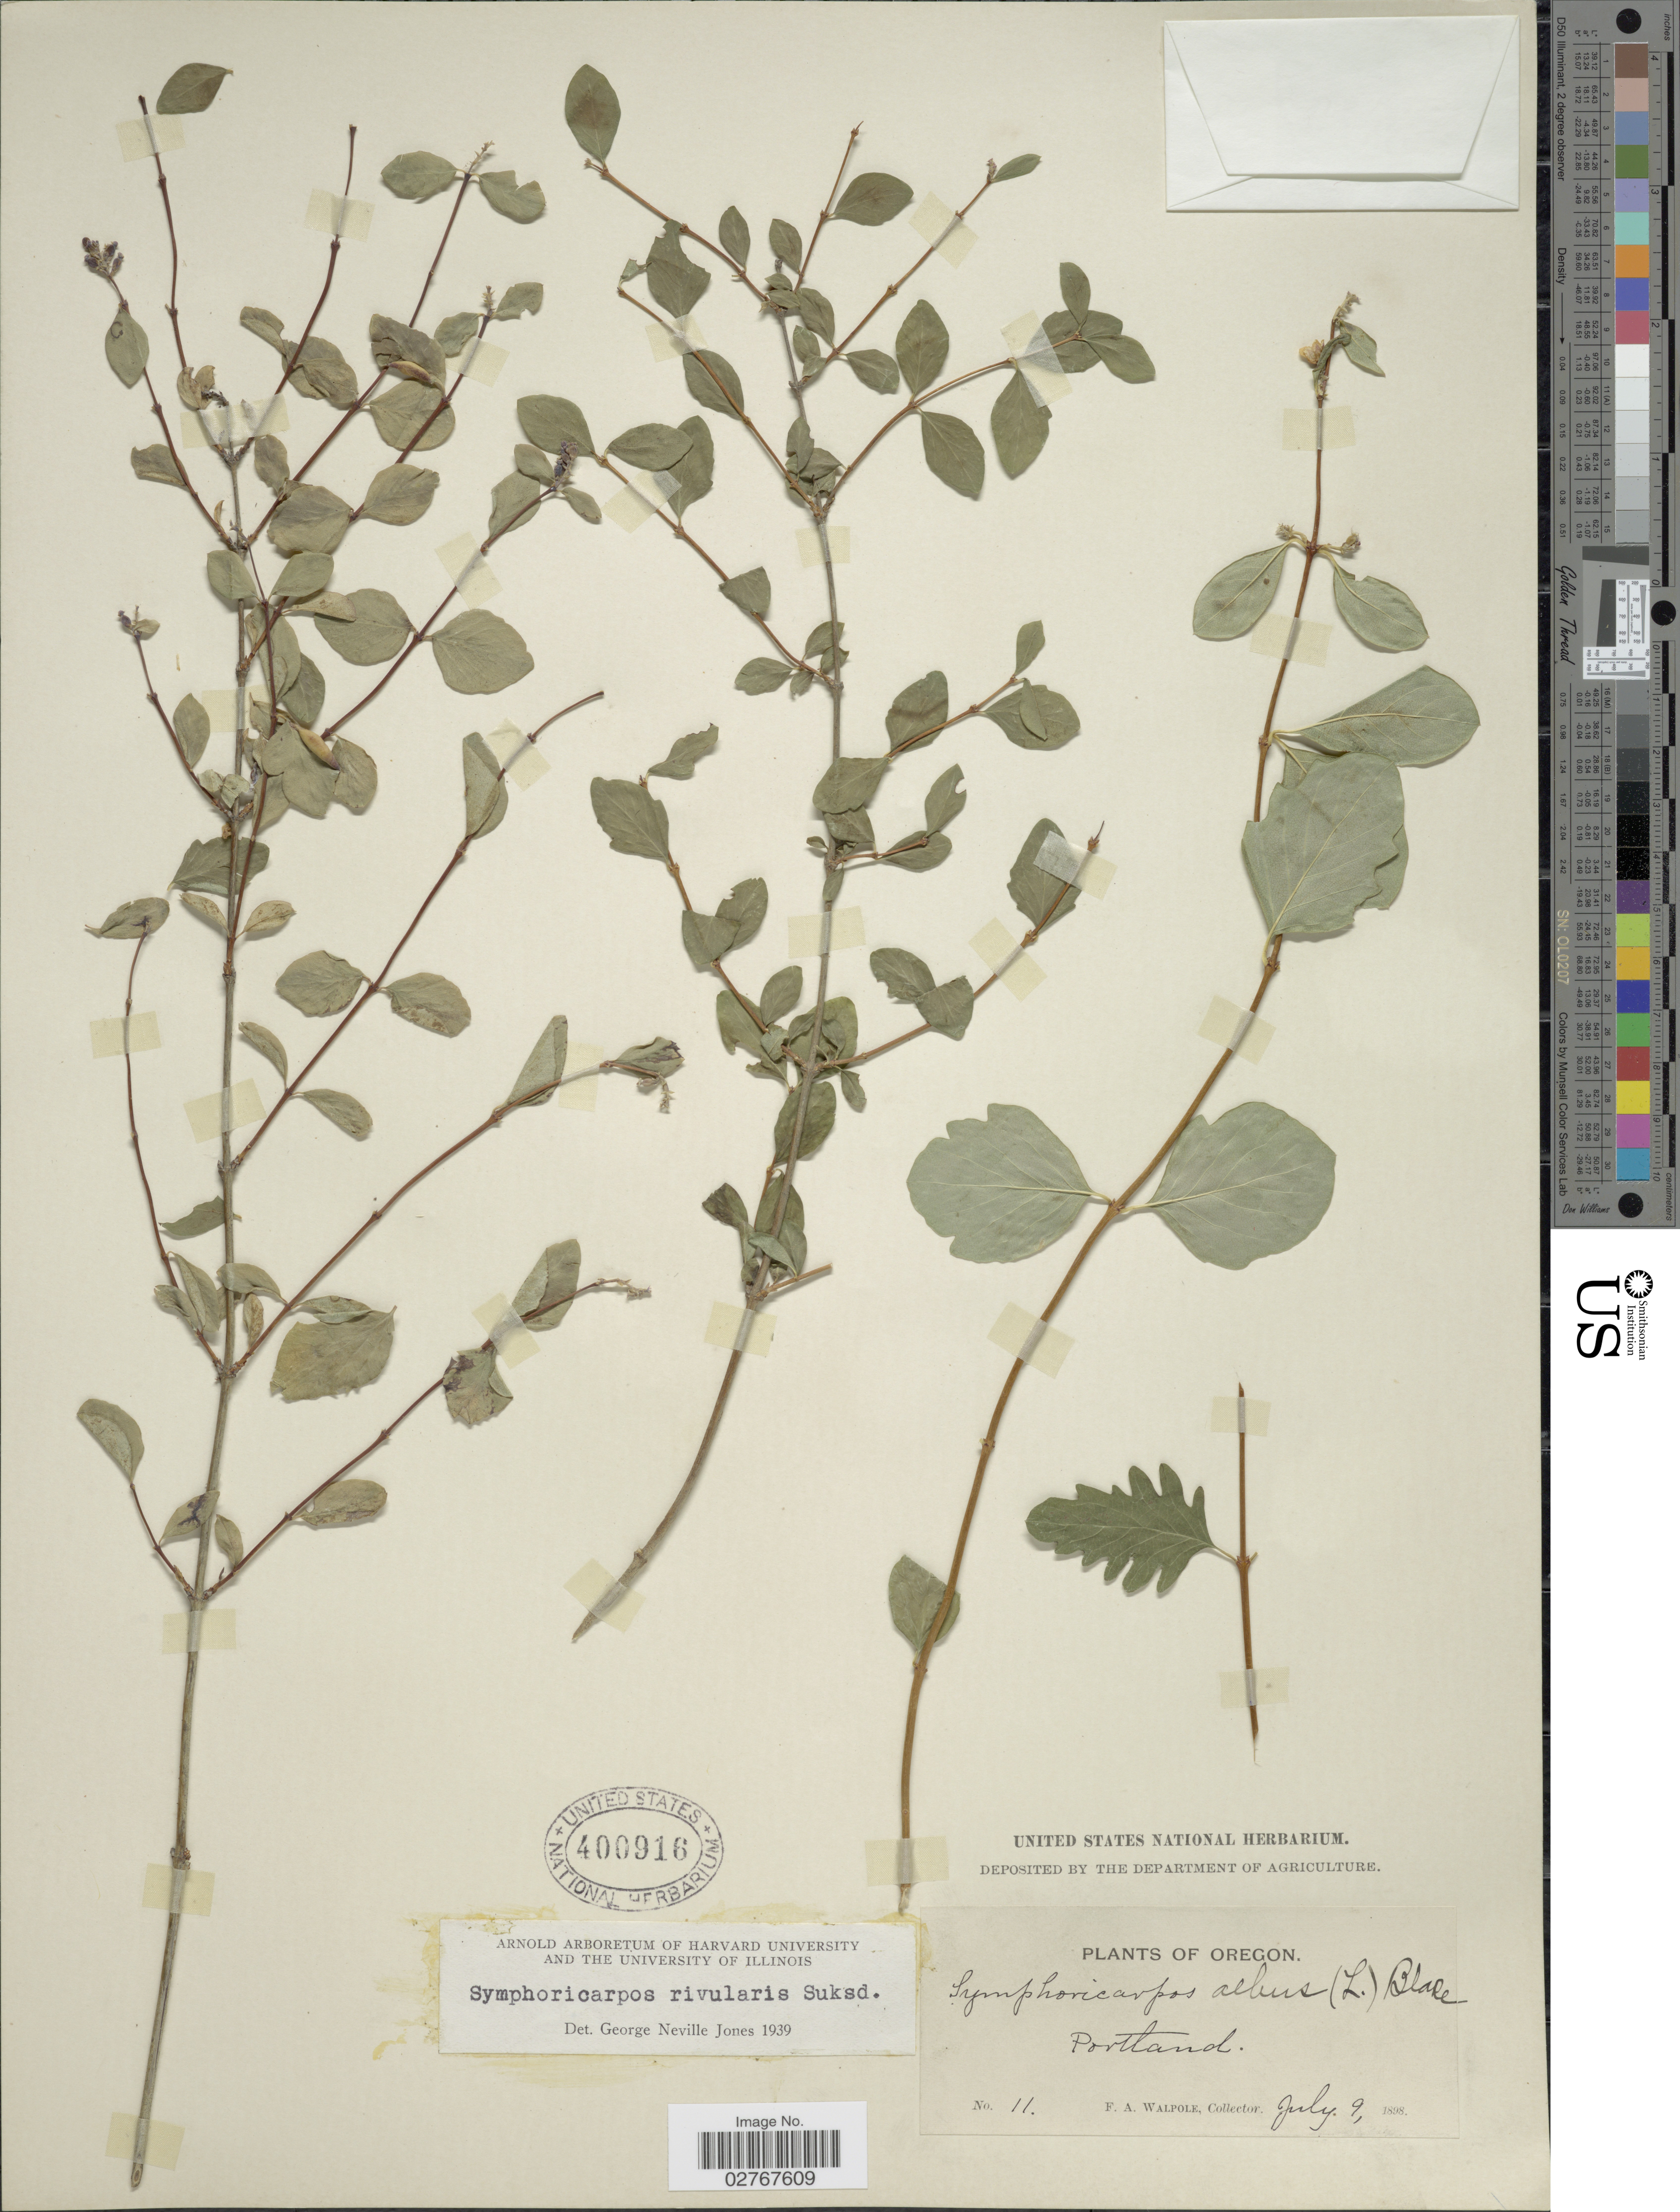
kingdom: Plantae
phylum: Tracheophyta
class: Magnoliopsida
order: Dipsacales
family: Caprifoliaceae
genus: Symphoricarpos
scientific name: Symphoricarpos rivularis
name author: Suksd.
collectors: F. Walpole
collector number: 11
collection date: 1898-07-09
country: United States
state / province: Oregon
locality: Portland.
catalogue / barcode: US 400916